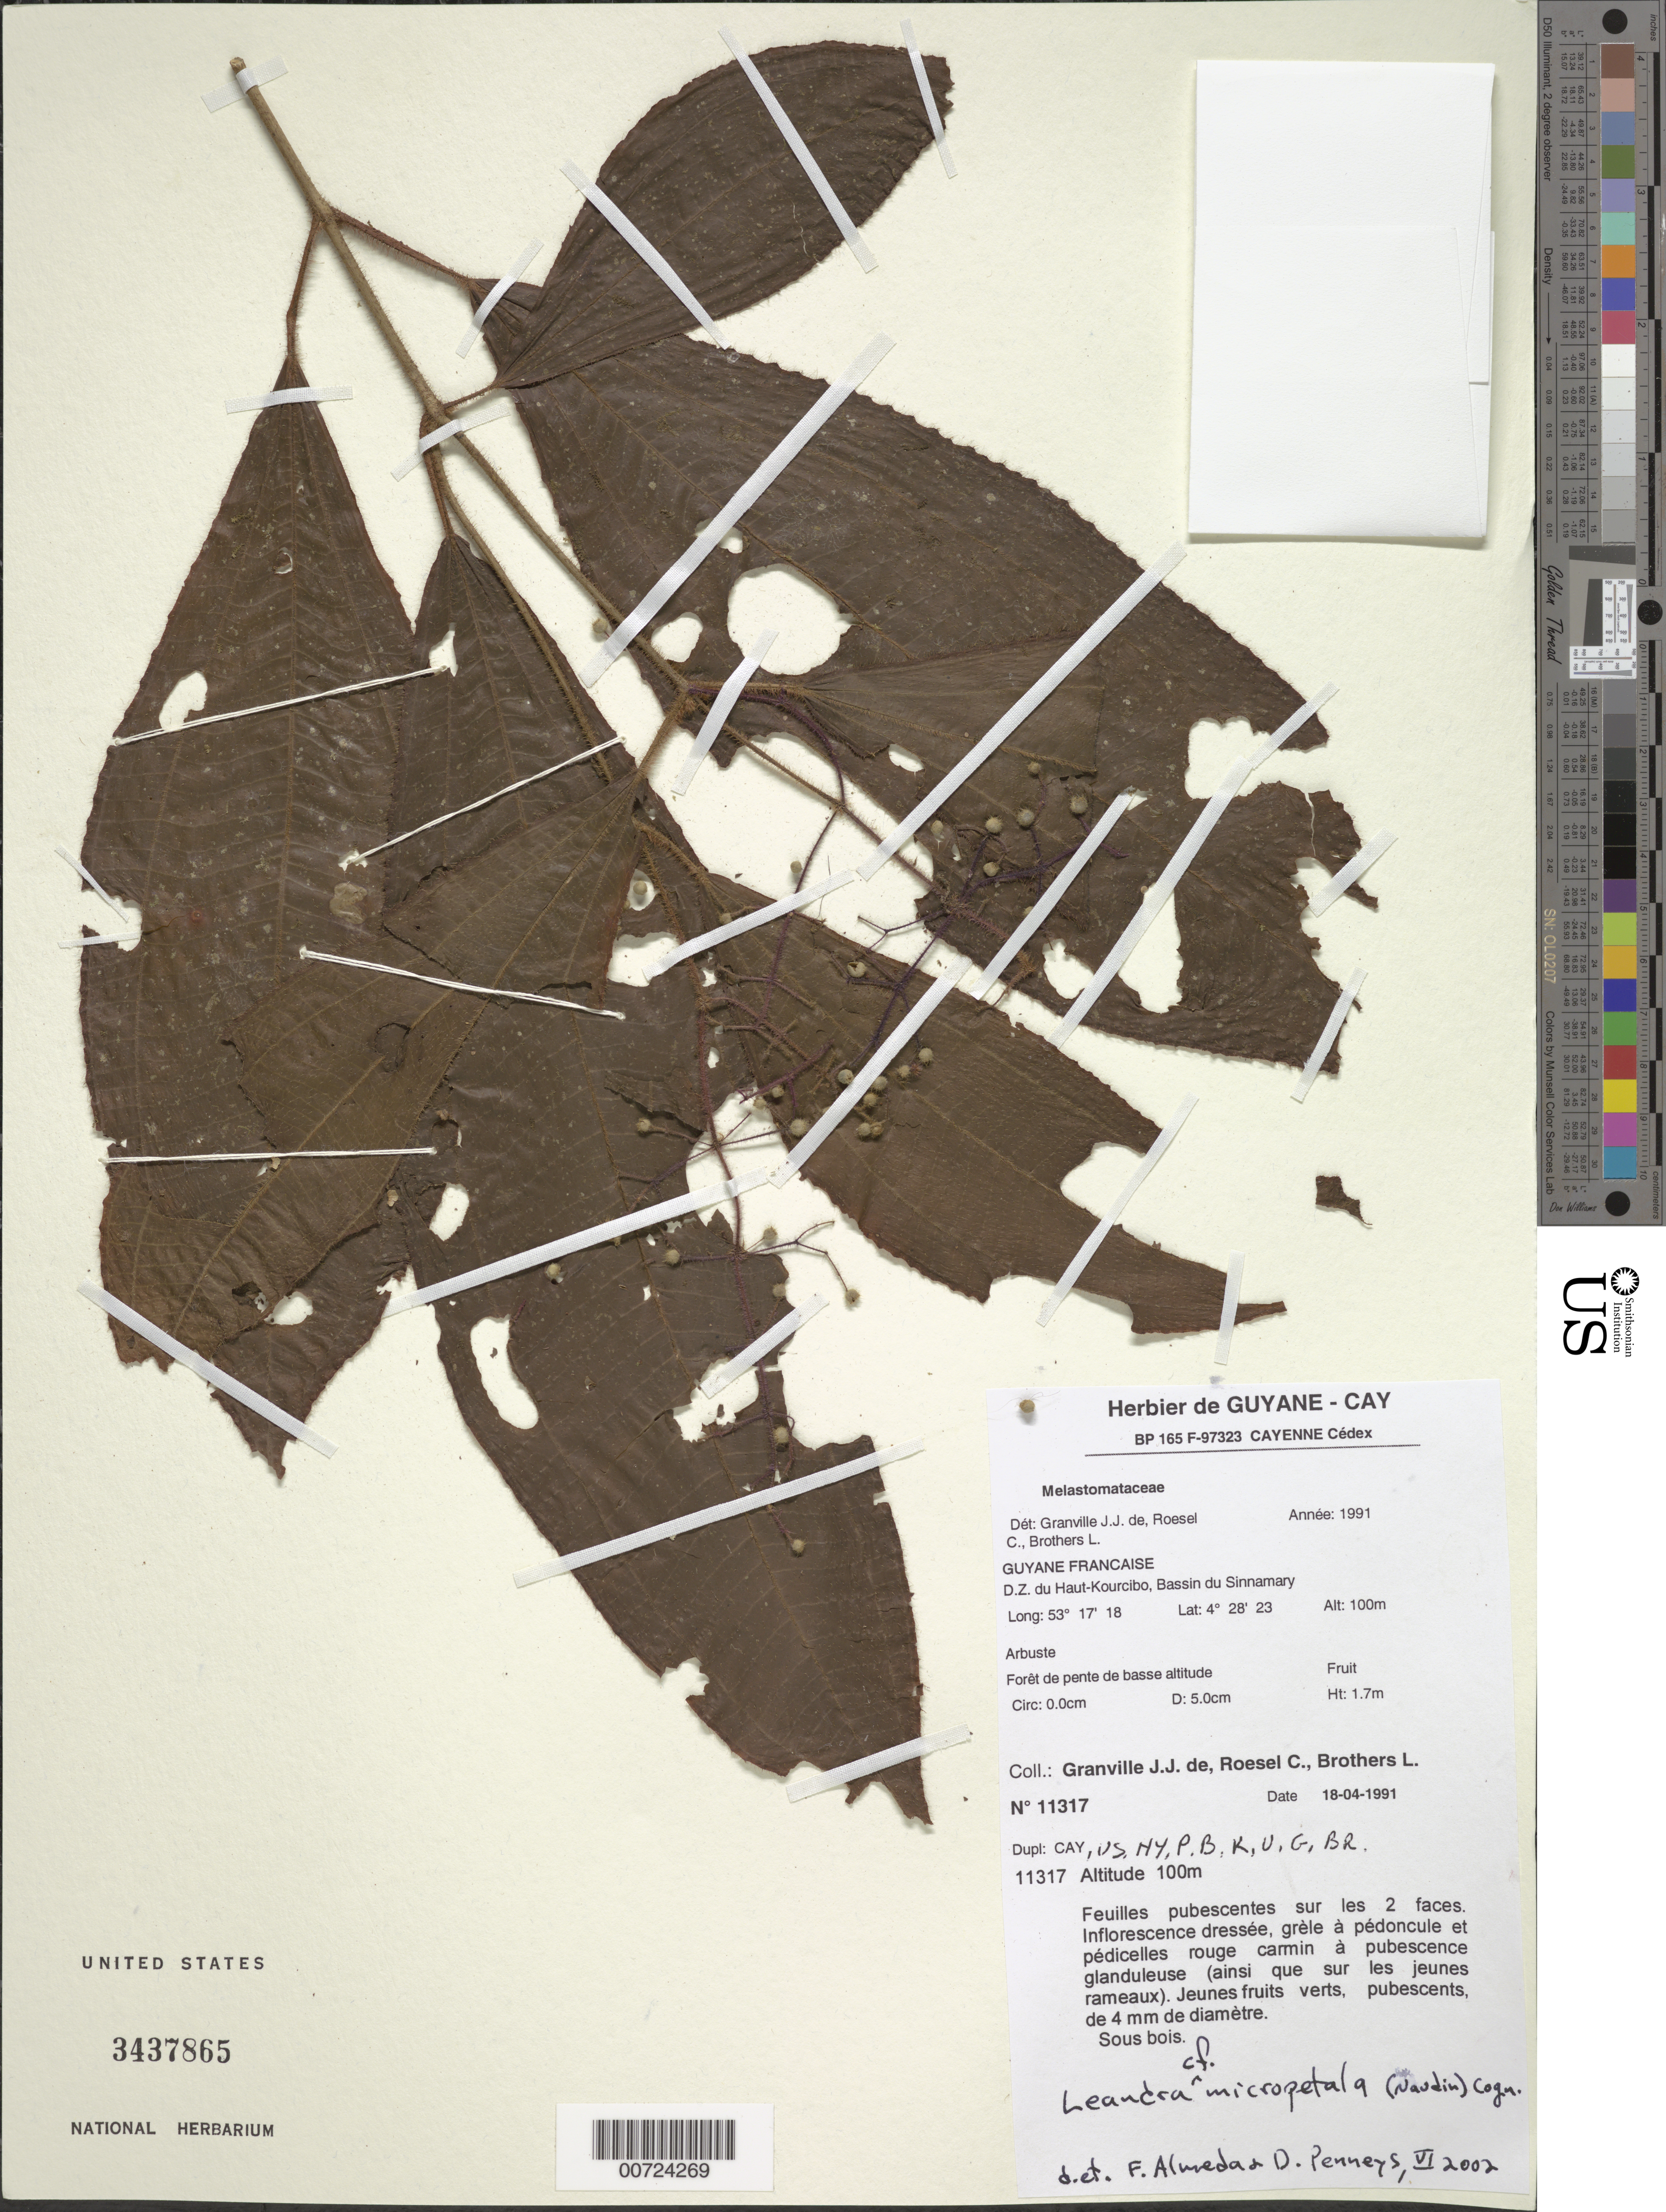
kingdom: Plantae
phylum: Tracheophyta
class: Magnoliopsida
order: Myrtales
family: Melastomataceae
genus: Leandra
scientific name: Leandra micropetala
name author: (Naudin) Cogn.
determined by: Almeda, F.; Penneys, D. S.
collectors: J.-J. de Granville, C. S. Roesel & L. Brothers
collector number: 11317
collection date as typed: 18-Apr-91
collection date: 1991-04-18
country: French Guiana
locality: D.Z. du Haut-Kourcibo, Bassin du Sinnamary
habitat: Low slope forest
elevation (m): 100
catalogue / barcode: US 3437865